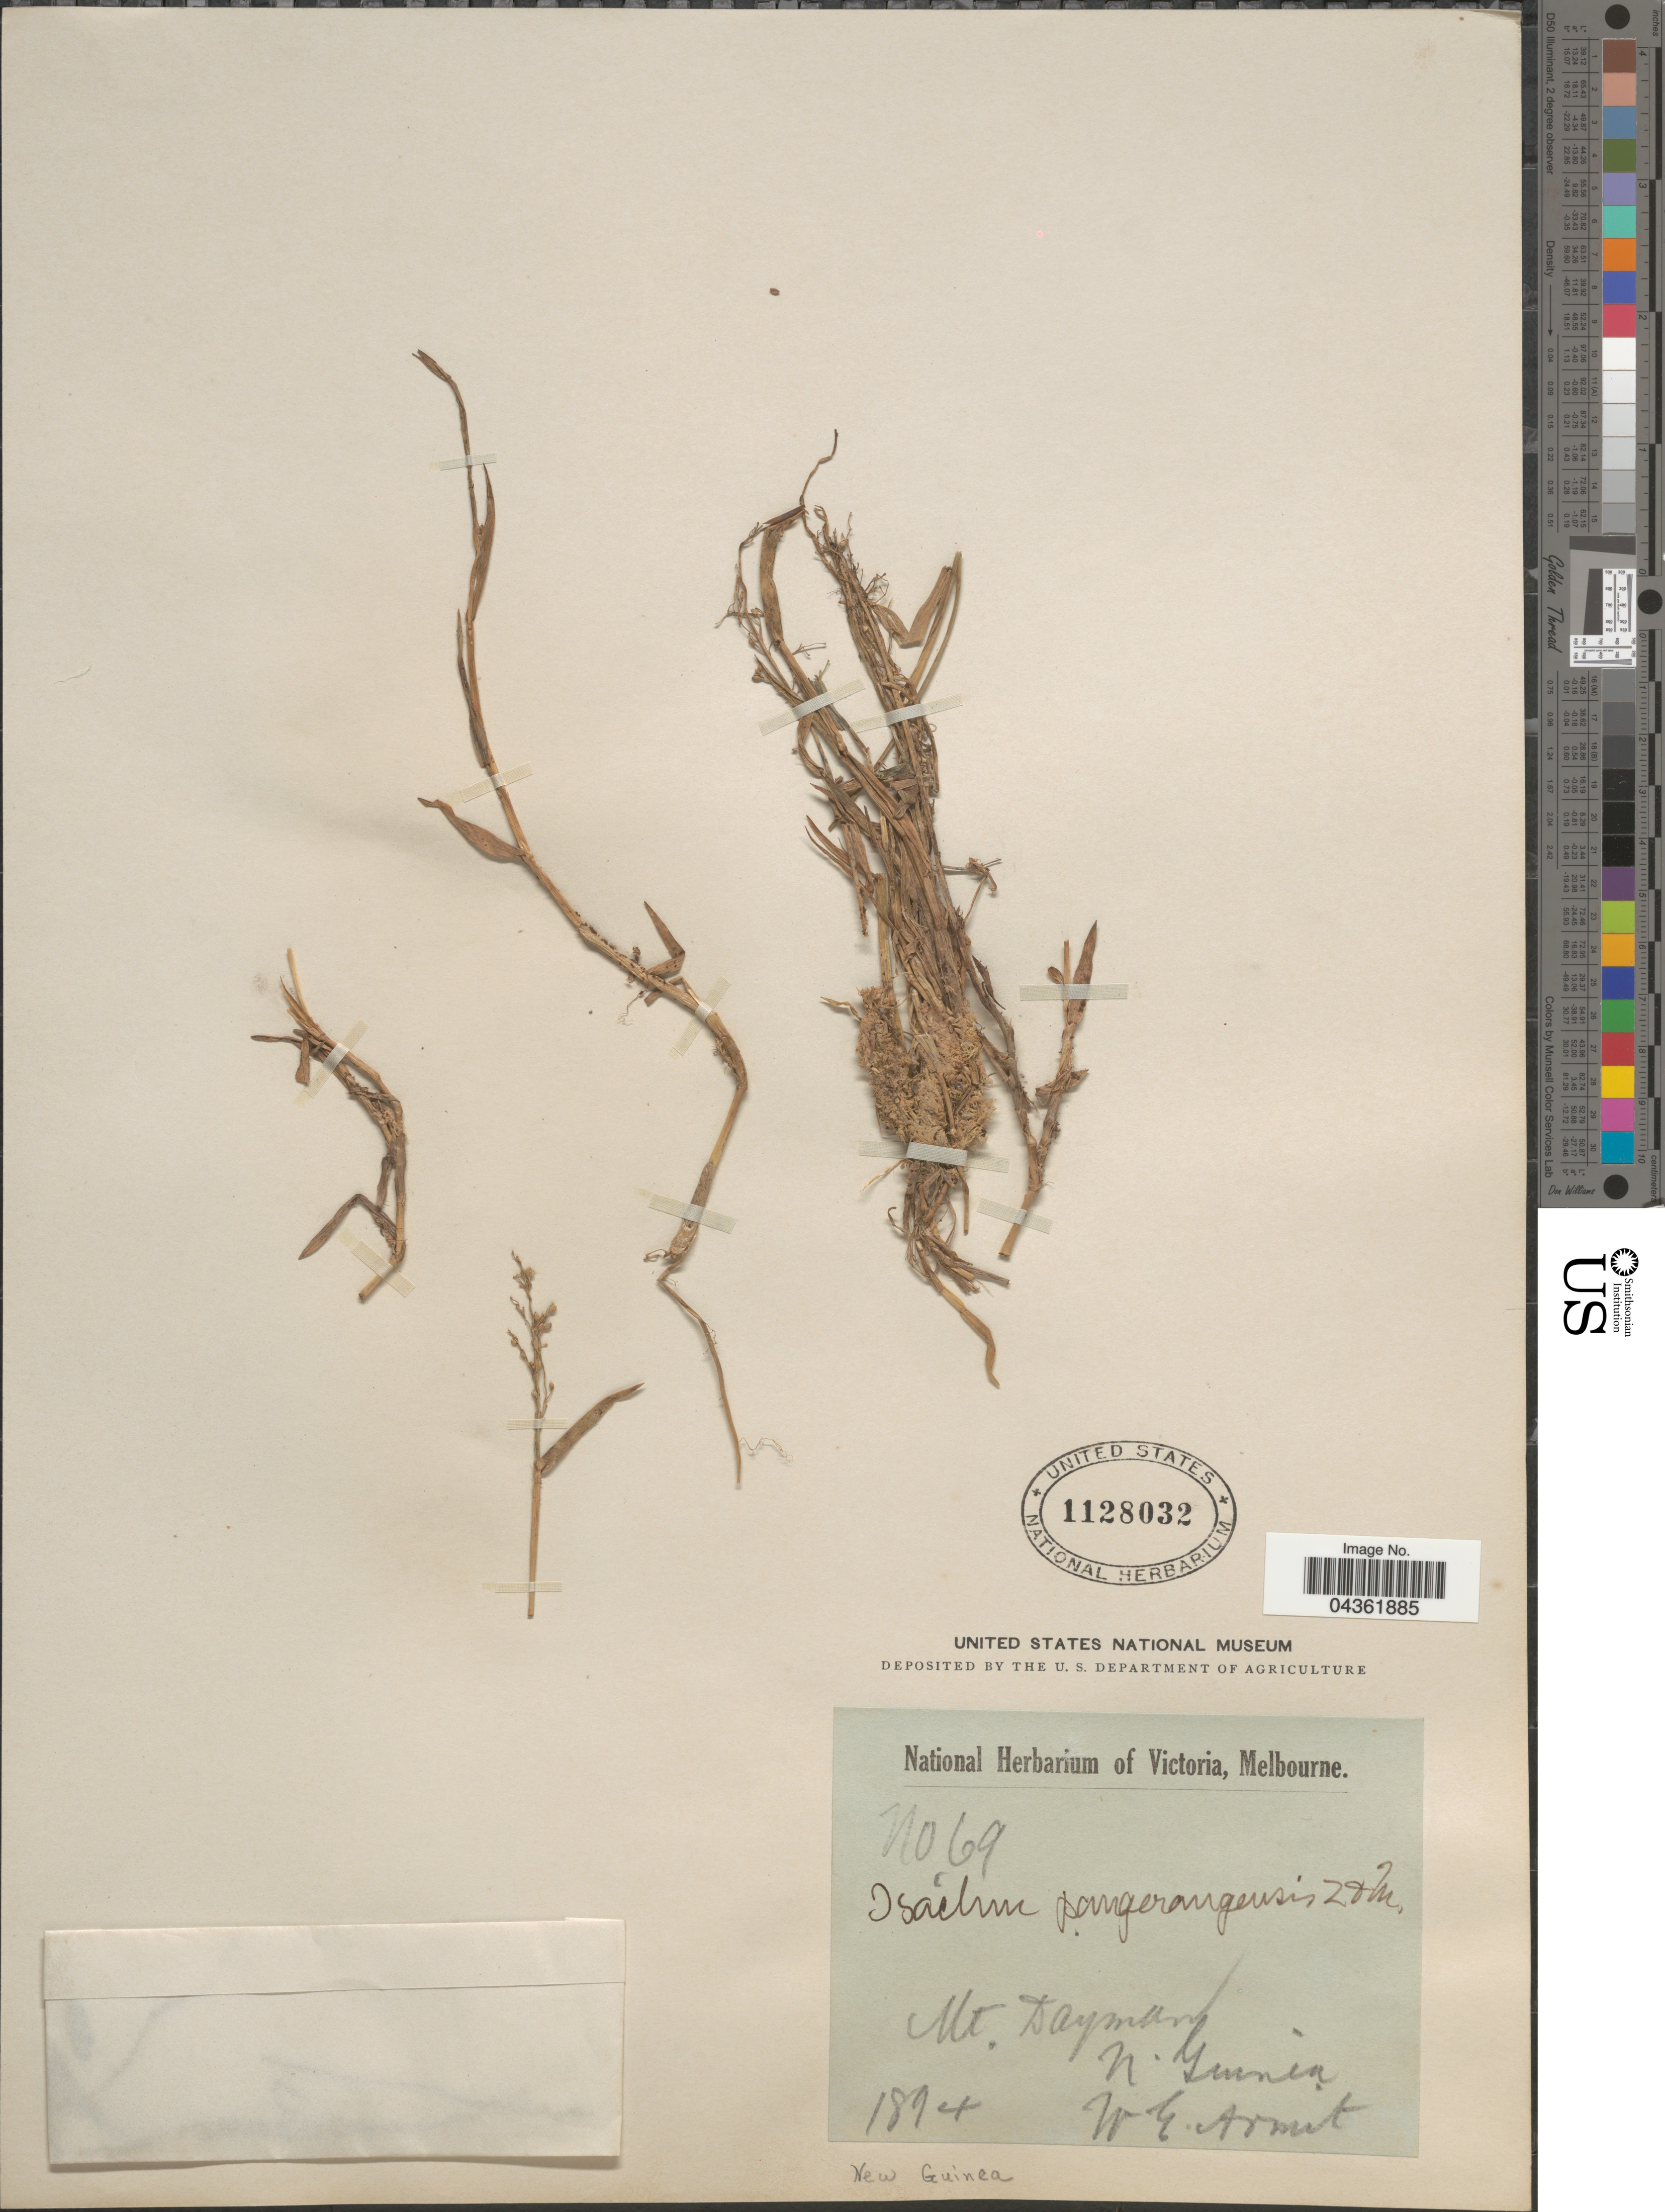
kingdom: Plantae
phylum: Tracheophyta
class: Liliopsida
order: Poales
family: Poaceae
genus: Isachne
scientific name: Isachne pangerangensis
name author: Zoll. & Moritzi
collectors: W. Armit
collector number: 69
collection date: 1894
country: Papua New Guinea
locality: Mt. Dayman. New Guinea.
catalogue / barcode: US 1128032